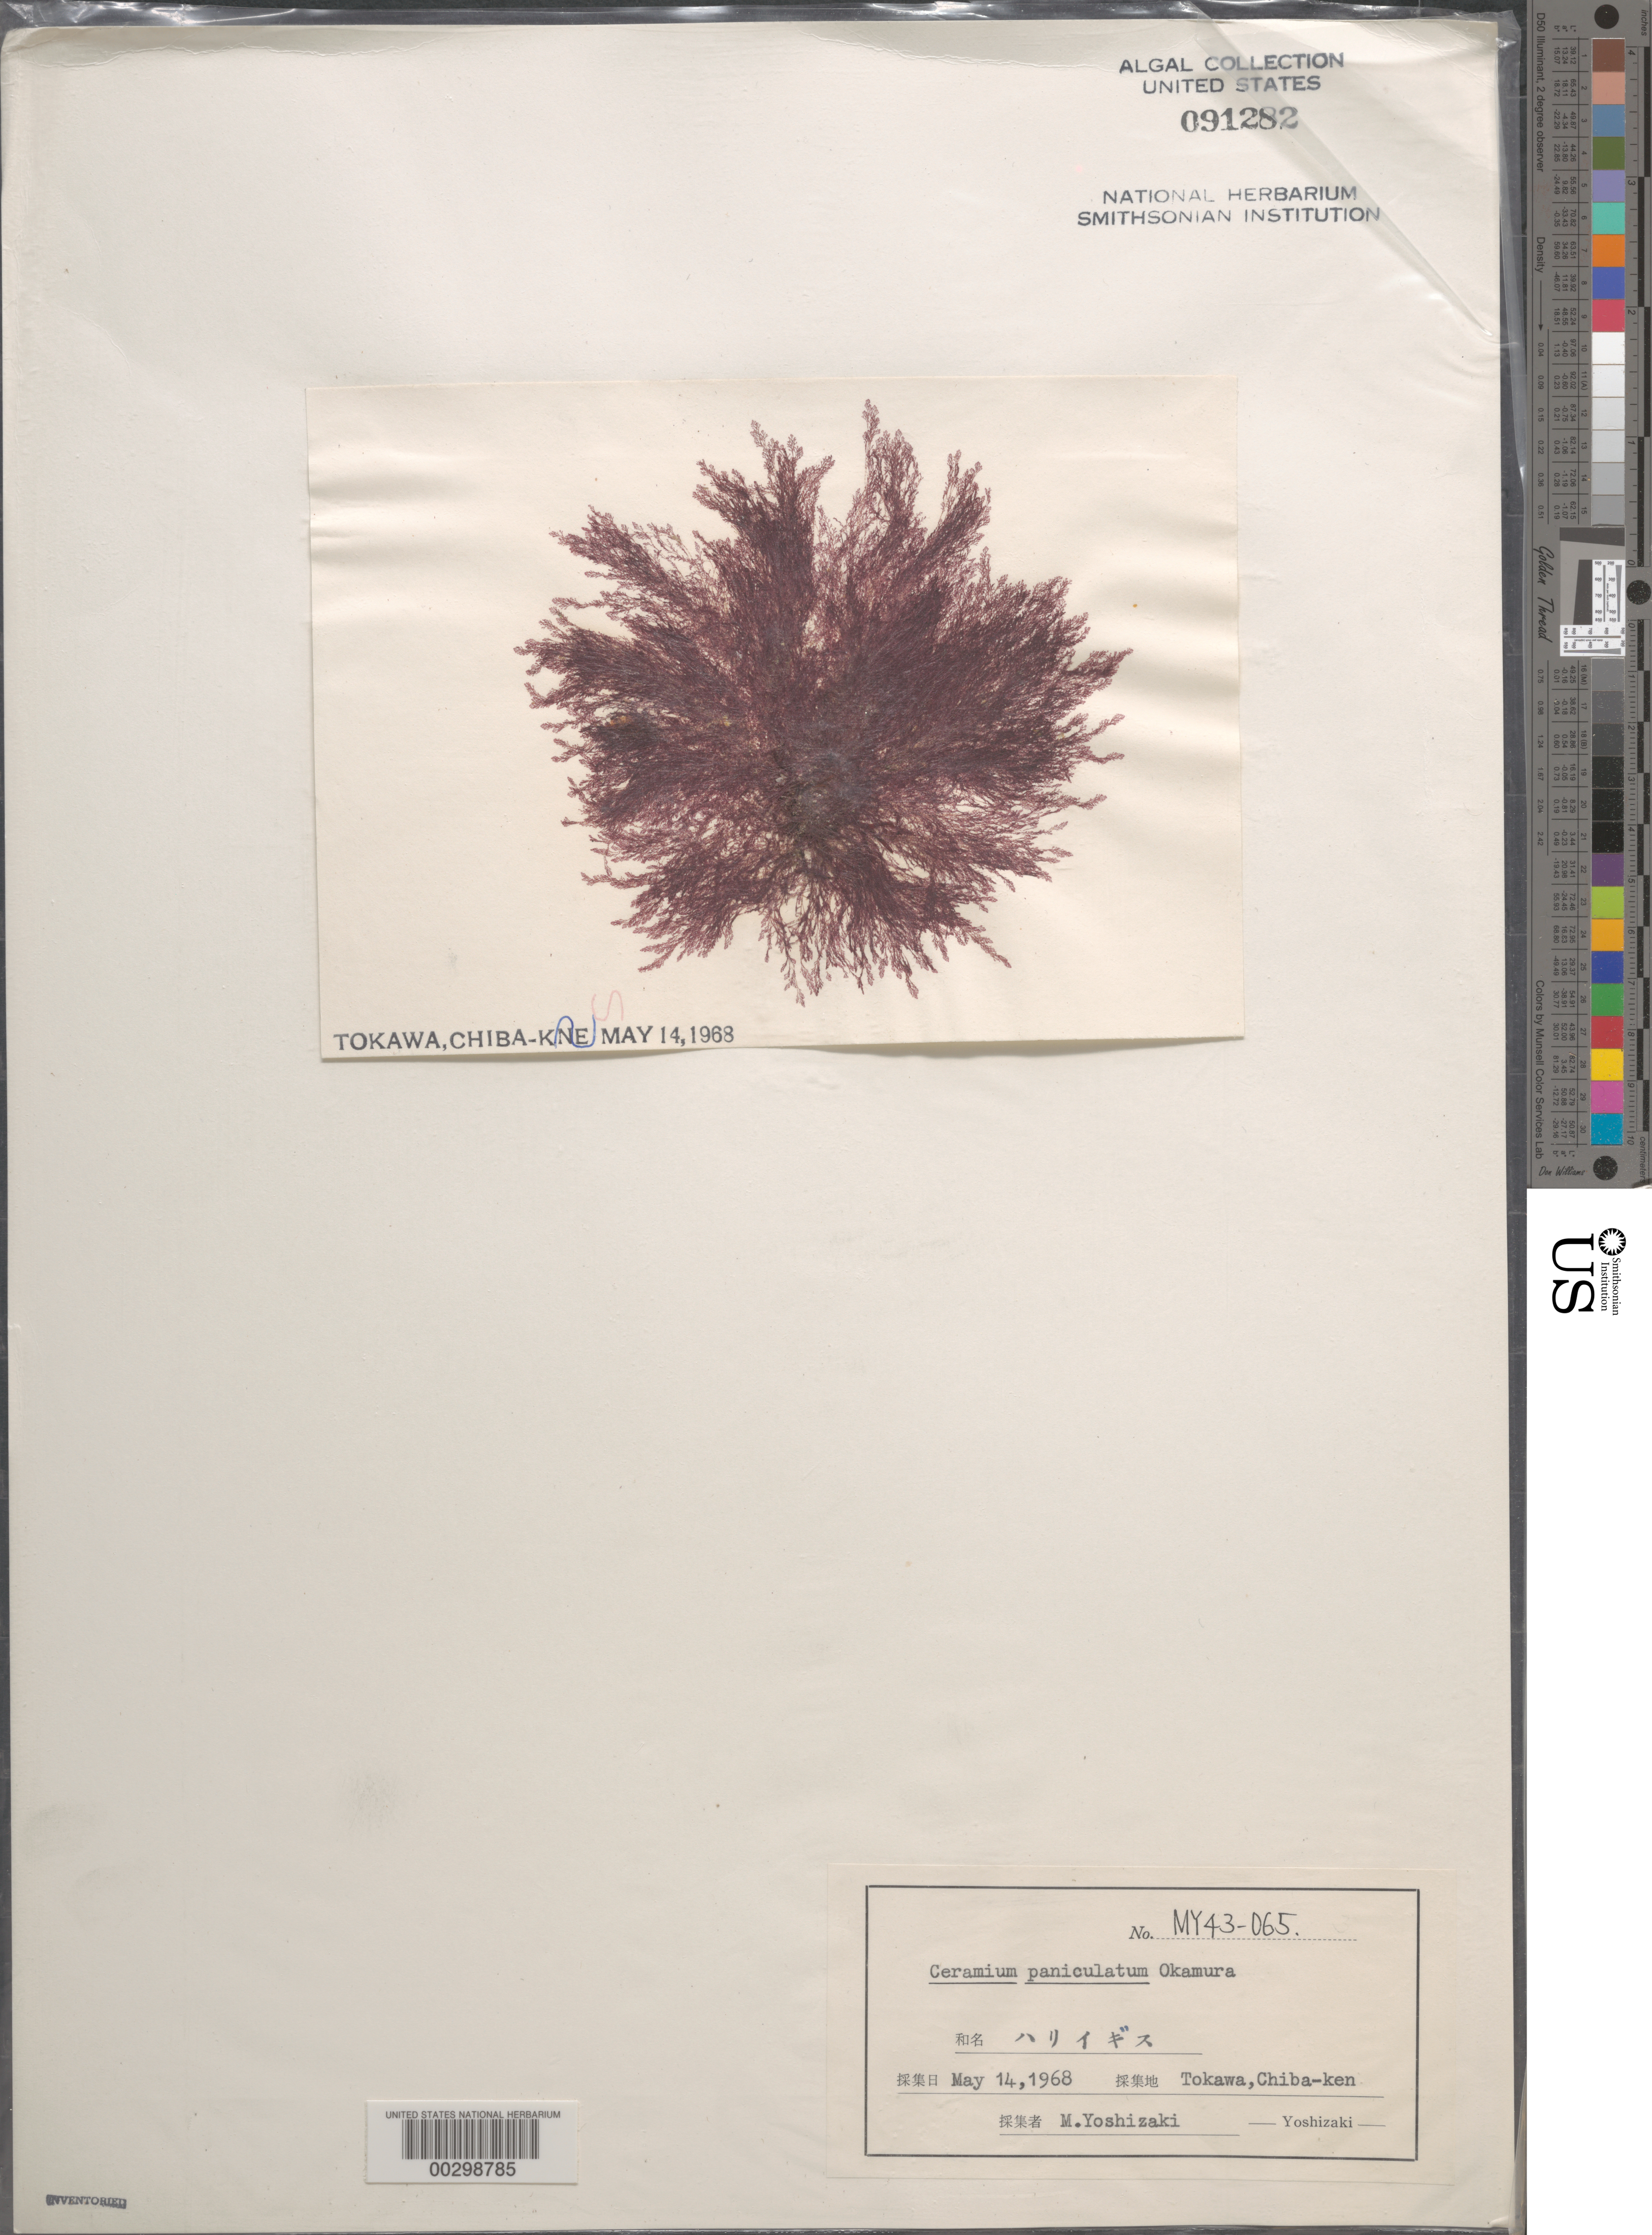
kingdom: Plantae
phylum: Rhodophyta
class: Florideophyceae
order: Ceramiales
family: Ceramiaceae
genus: Ceramium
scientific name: Ceramium paniculatum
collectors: M. Yoshizaki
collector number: My 43-065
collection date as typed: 14 May 1968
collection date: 1968-05-14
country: Japan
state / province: Tiba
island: Honshu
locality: Tokawa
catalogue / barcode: US 91282